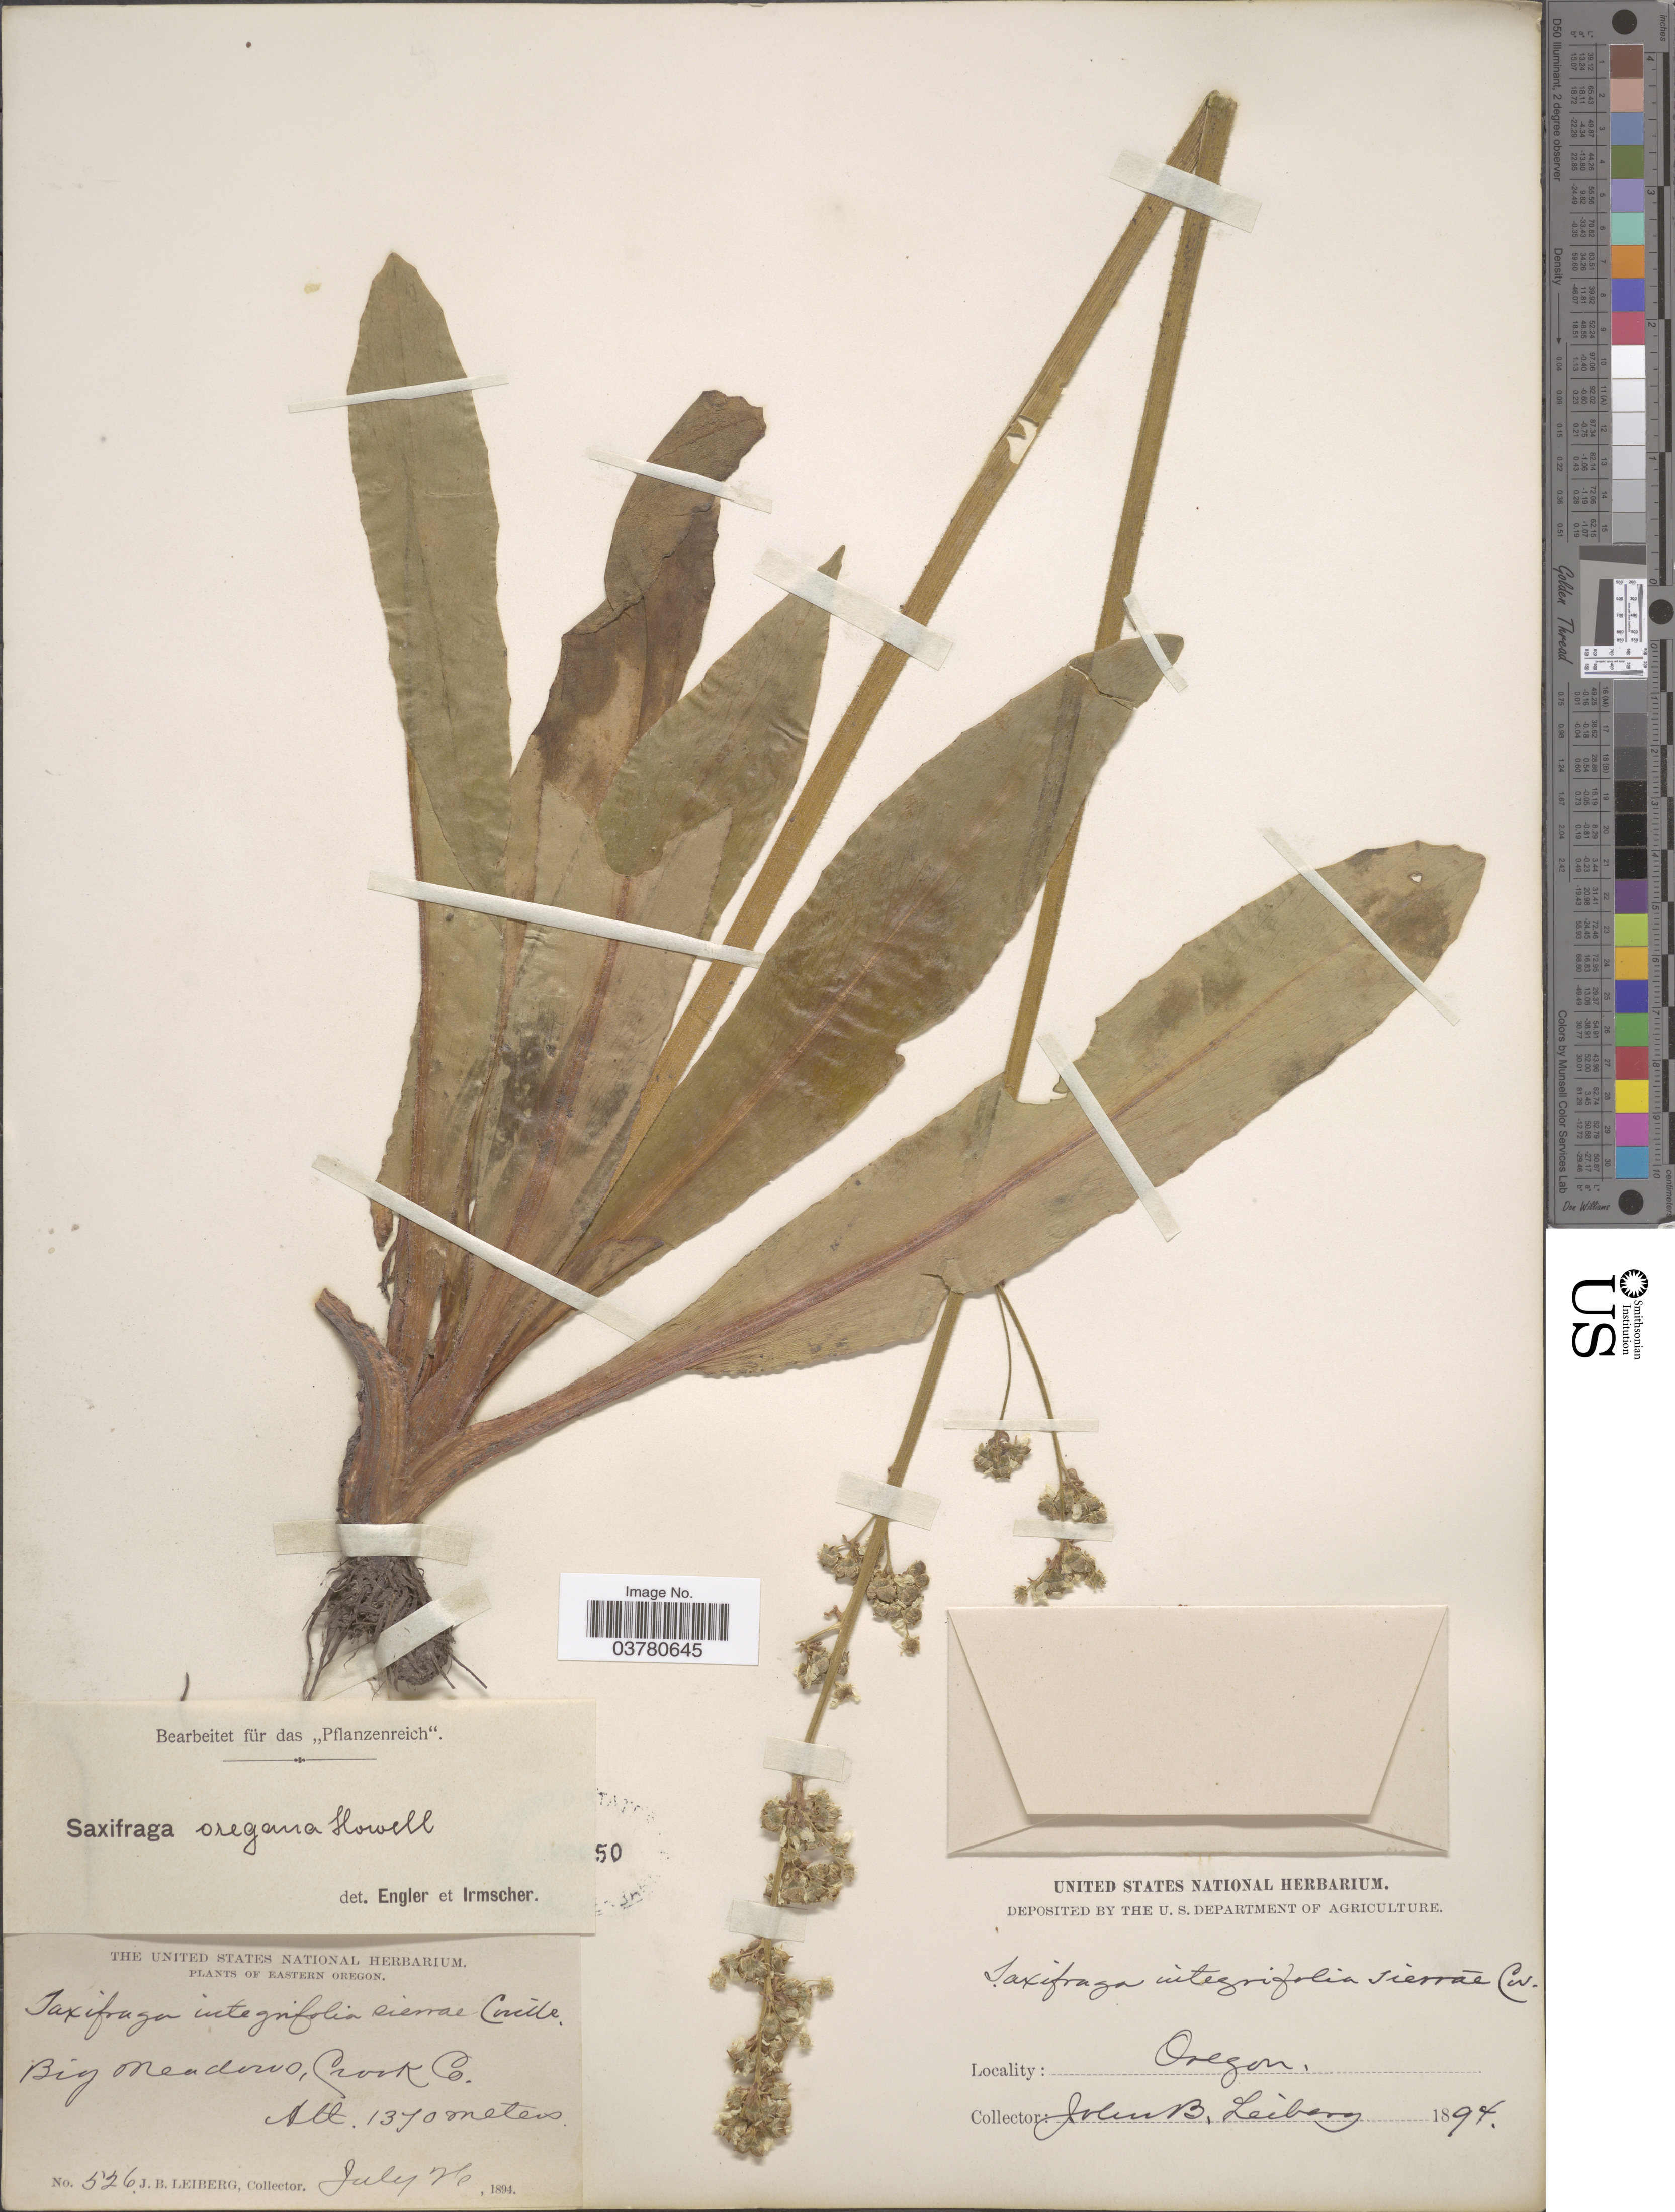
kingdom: Plantae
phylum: Tracheophyta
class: Magnoliopsida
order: Saxifragales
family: Saxifragaceae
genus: Micranthes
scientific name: Micranthes oregana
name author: (Howell) Small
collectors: J. B. Leiberg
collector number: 526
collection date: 1894-07-26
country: United States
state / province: Oregon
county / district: Crook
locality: Eastern Oregon. Big Meadows, Crook Co.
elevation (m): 1370